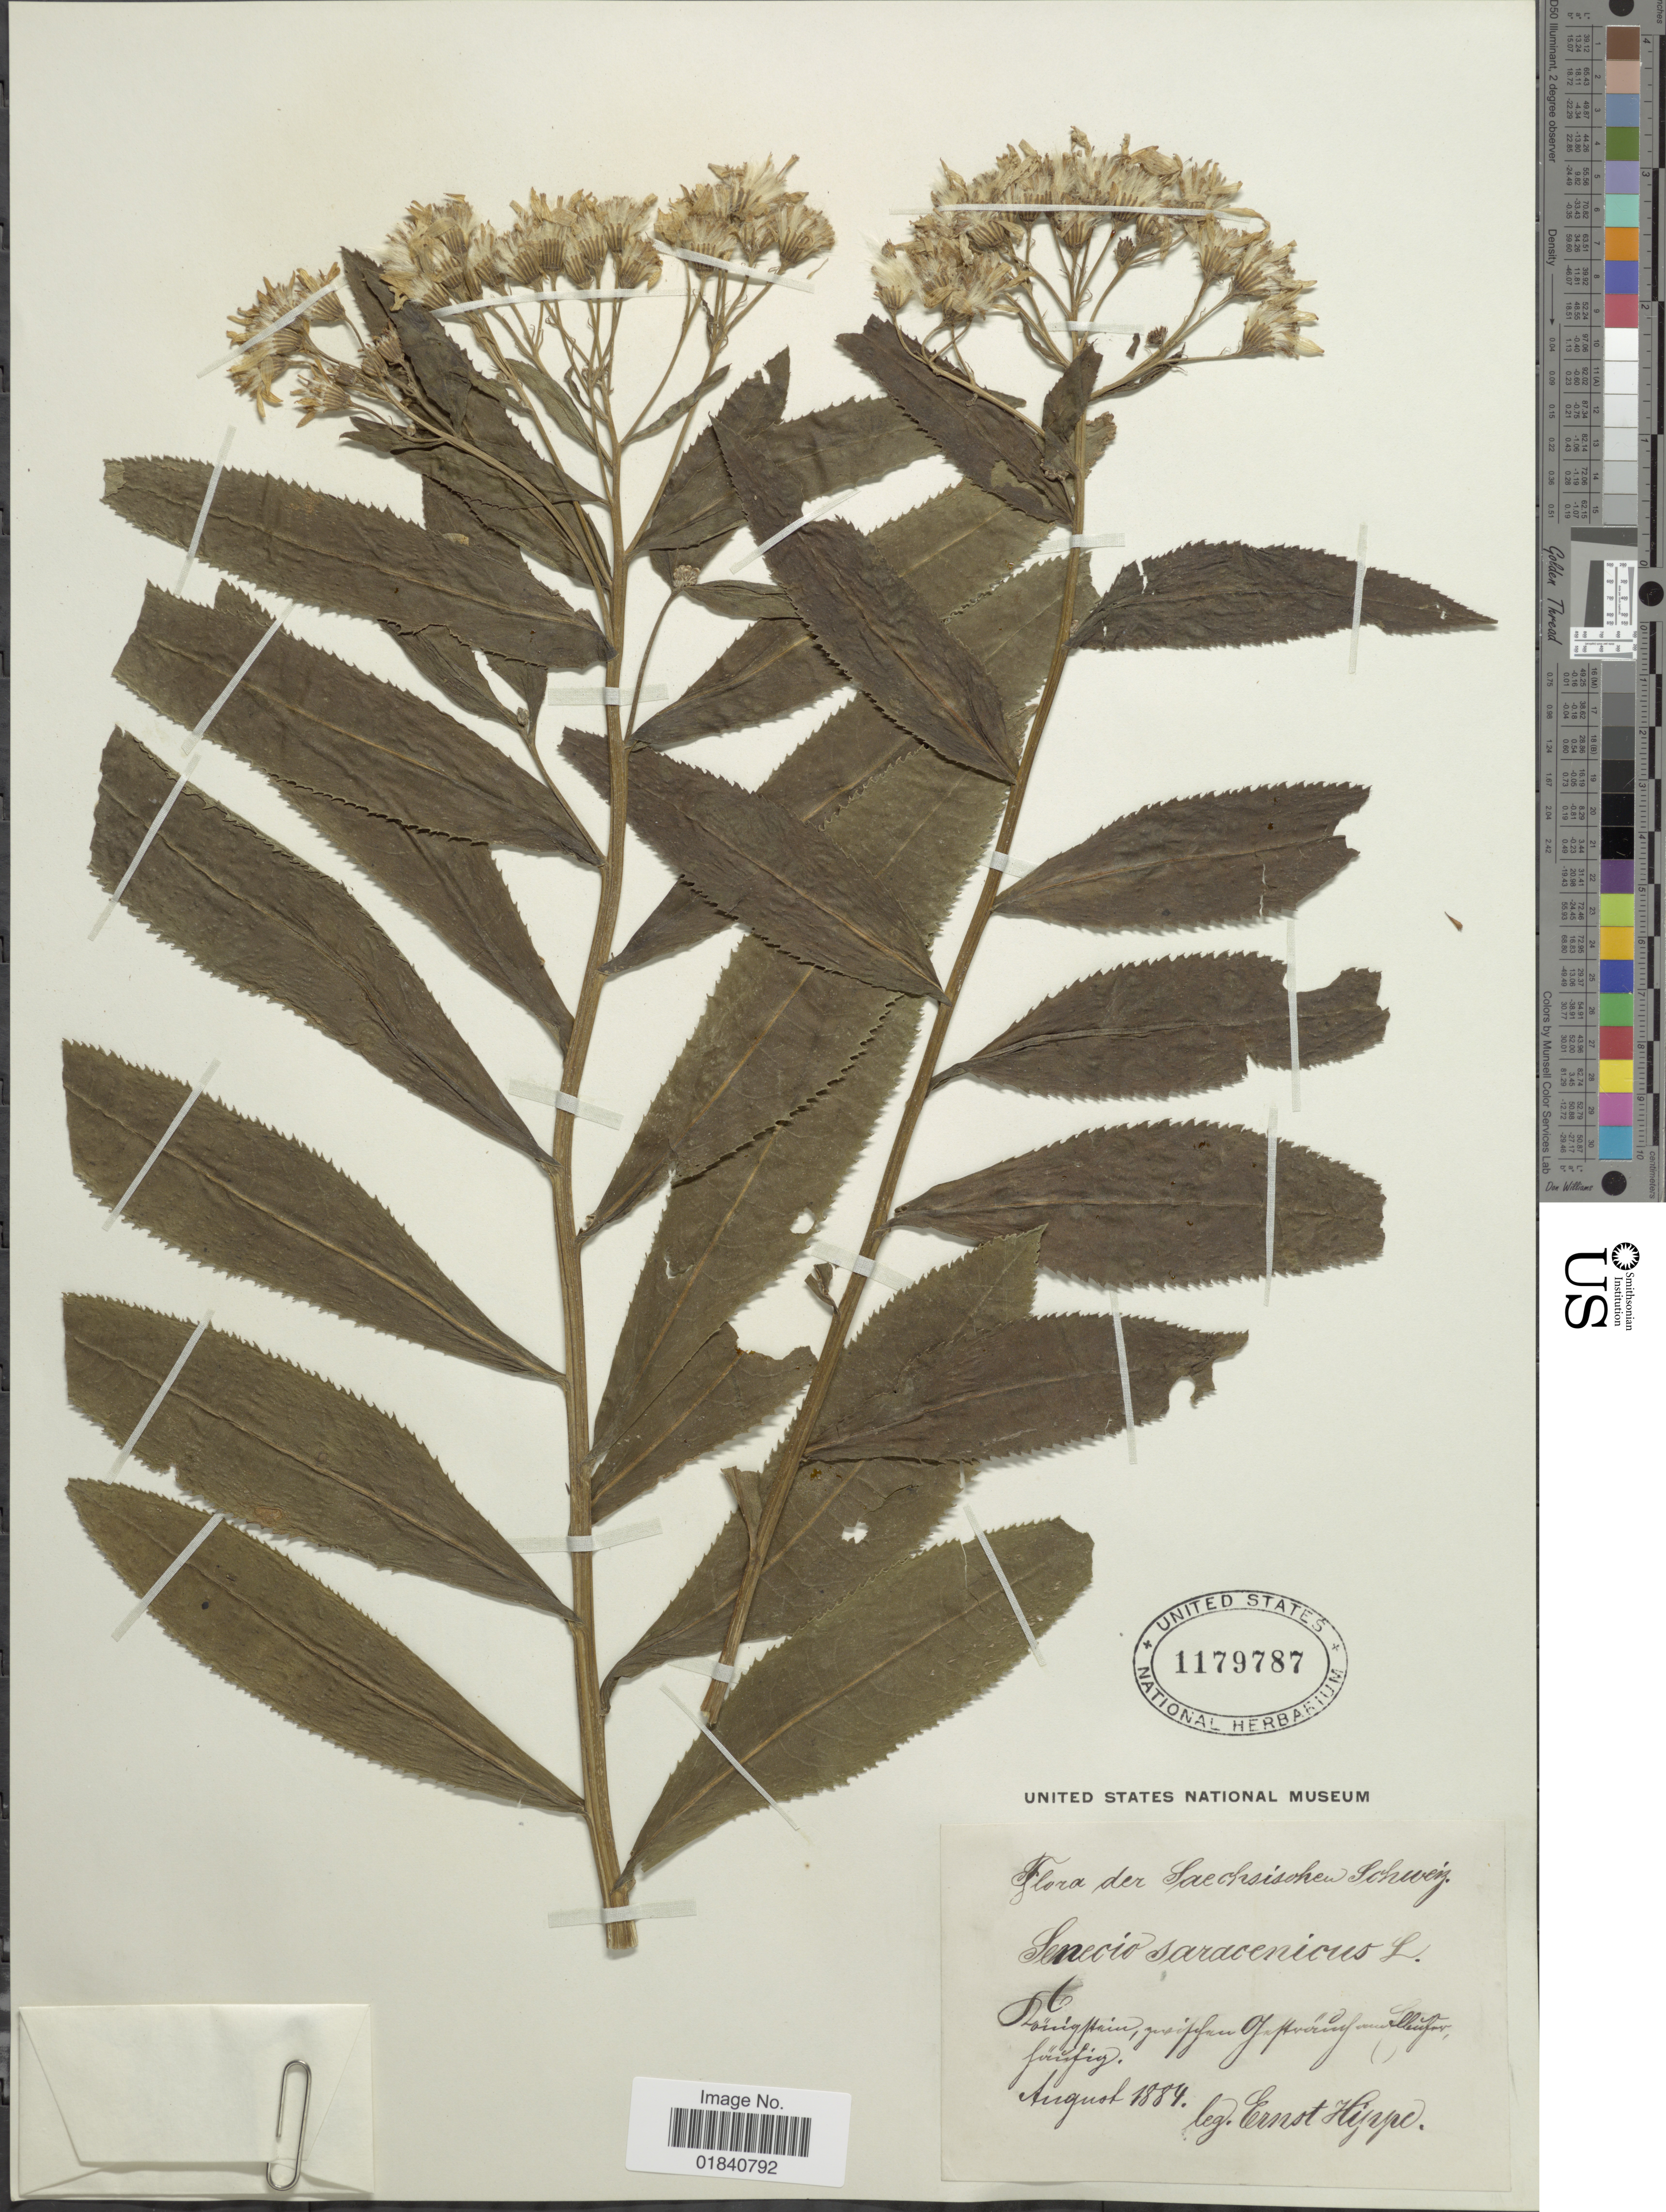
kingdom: Plantae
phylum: Tracheophyta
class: Magnoliopsida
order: Asterales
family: Asteraceae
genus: Senecio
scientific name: Senecio sarracenicus var. sarracenicus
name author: L.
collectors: E. Hippe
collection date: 1884-08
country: Switzerland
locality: Saechsischen. Sonnigrein, geschyfen Jafverinf veen llenlov, founfig [interpreted]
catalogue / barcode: US 1179787